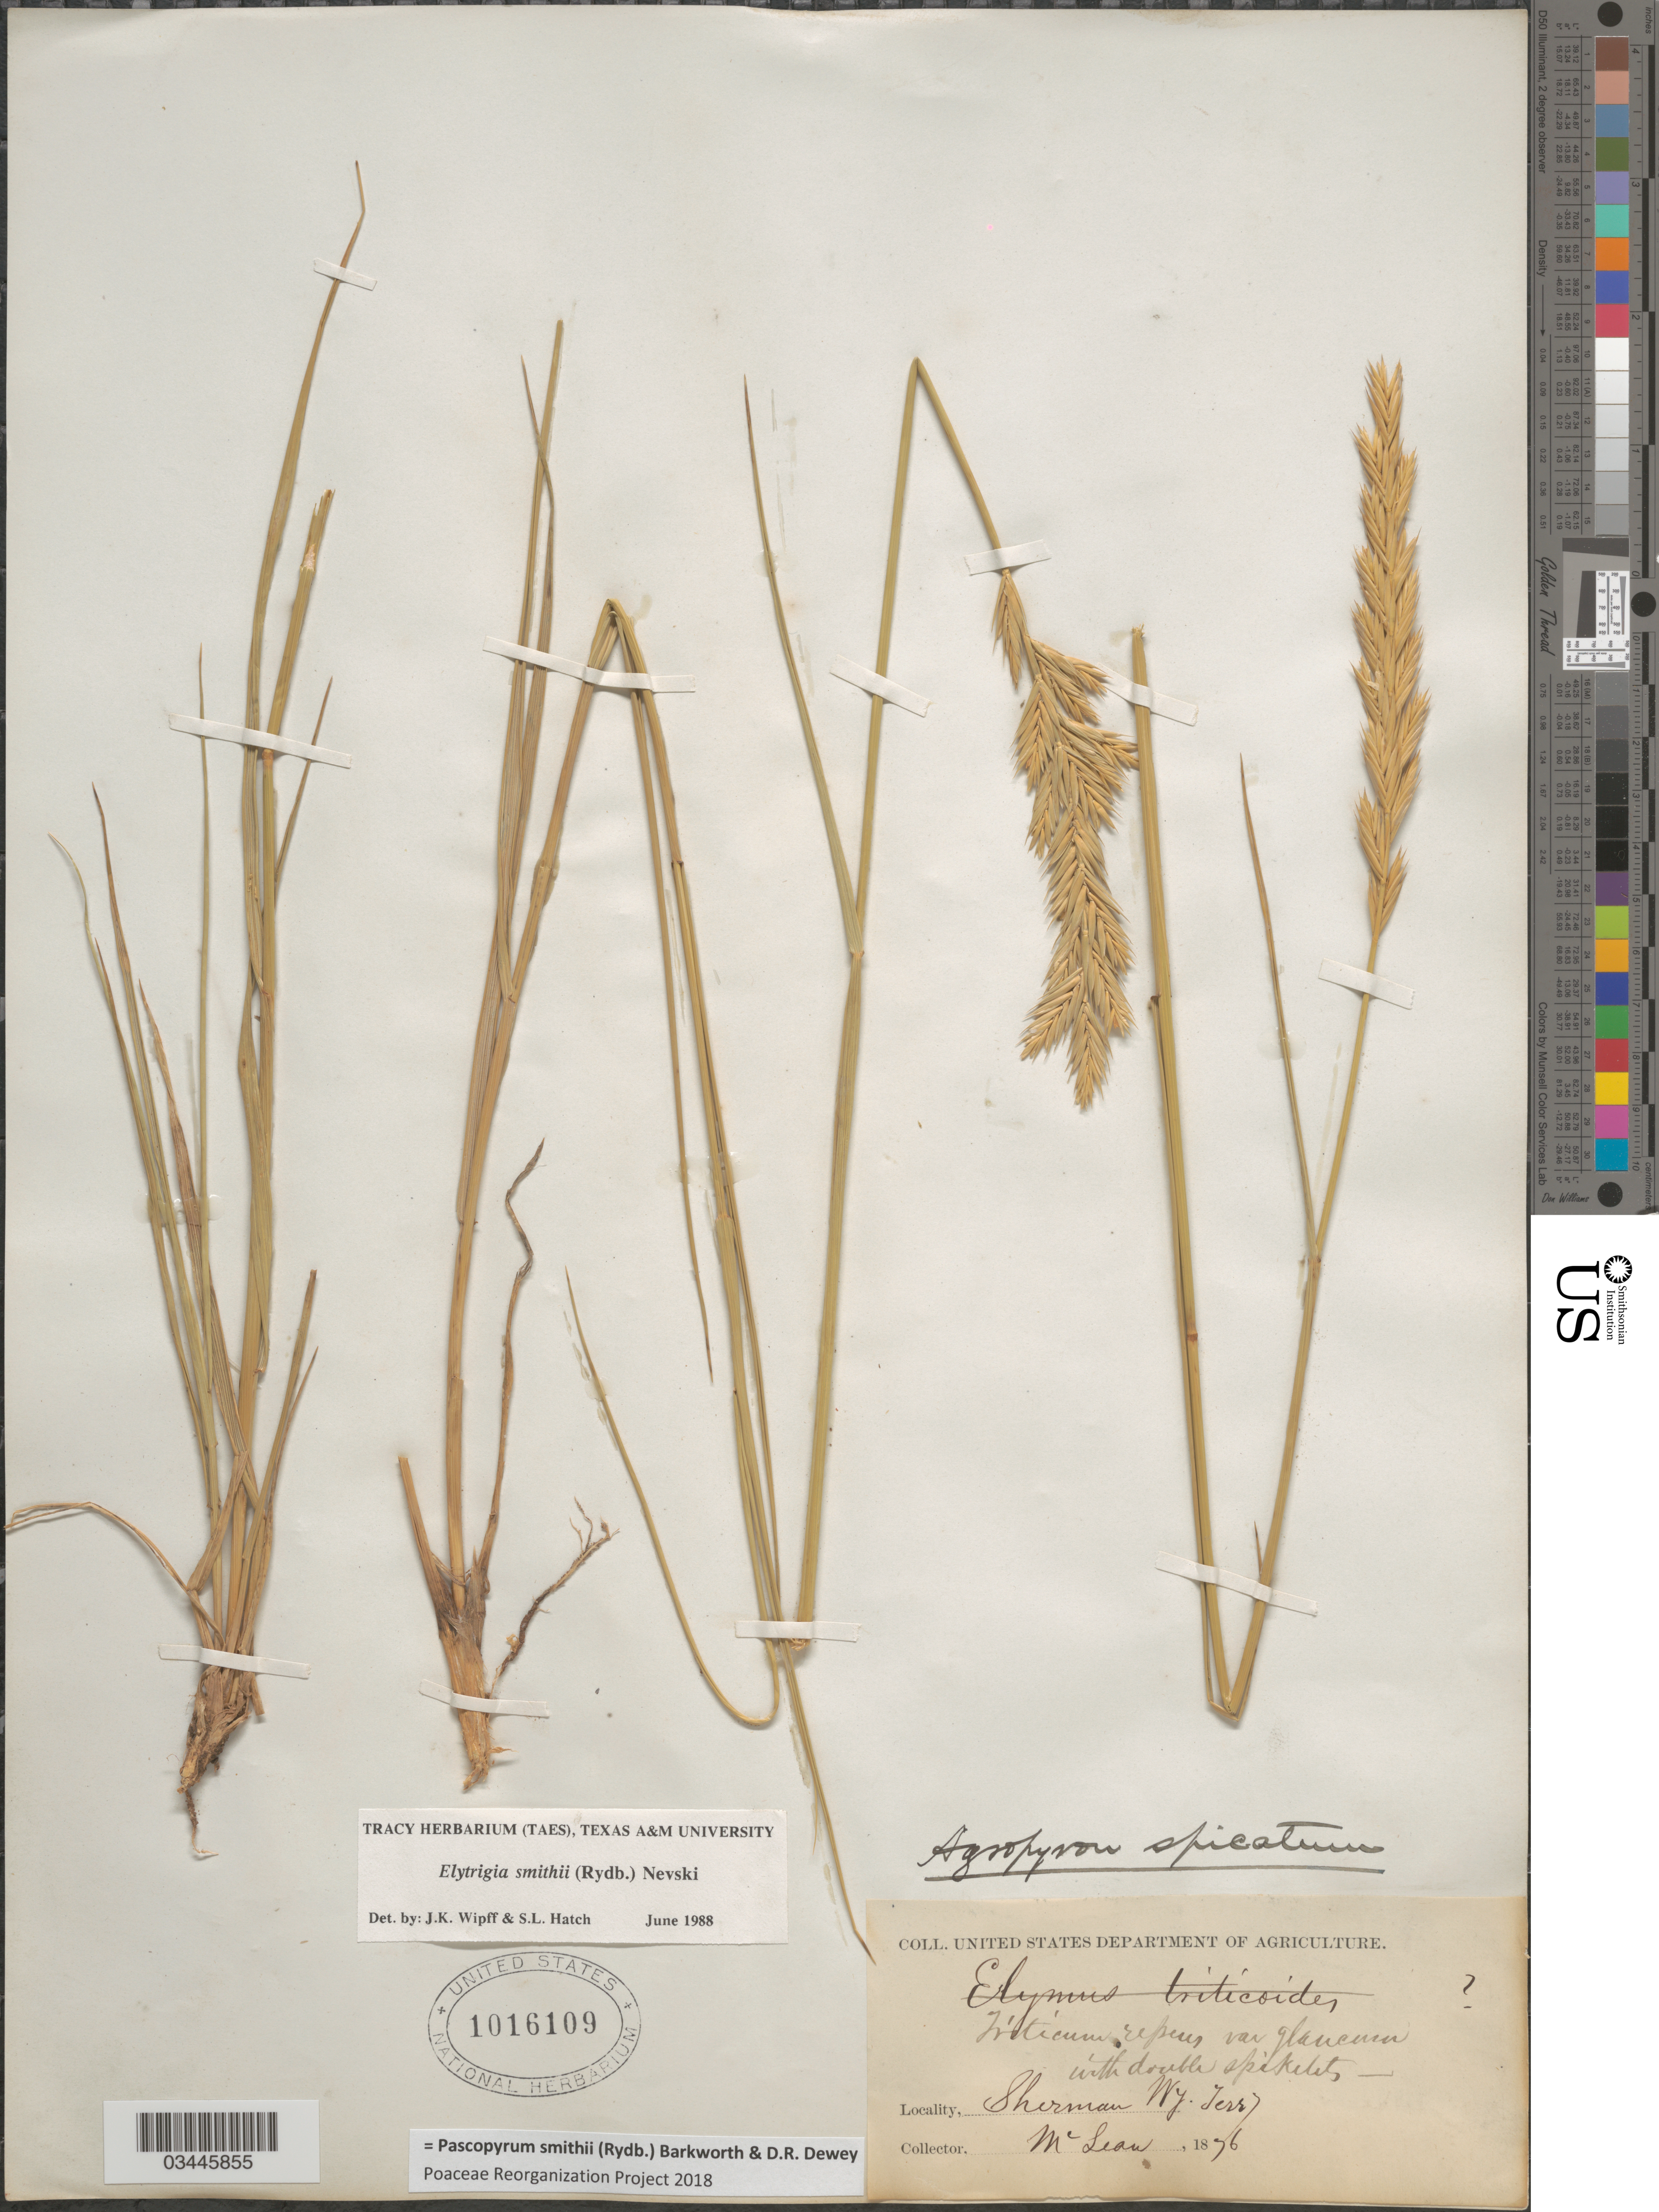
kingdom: Plantae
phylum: Tracheophyta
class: Liliopsida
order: Poales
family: Poaceae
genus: Pascopyrum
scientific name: Pascopyrum smithii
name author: (Rydb.) Barkworth & Dewey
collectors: -. McLean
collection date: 1876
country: United States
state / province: Wyoming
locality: Sherman. Wy. Terry.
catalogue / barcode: US 1016109